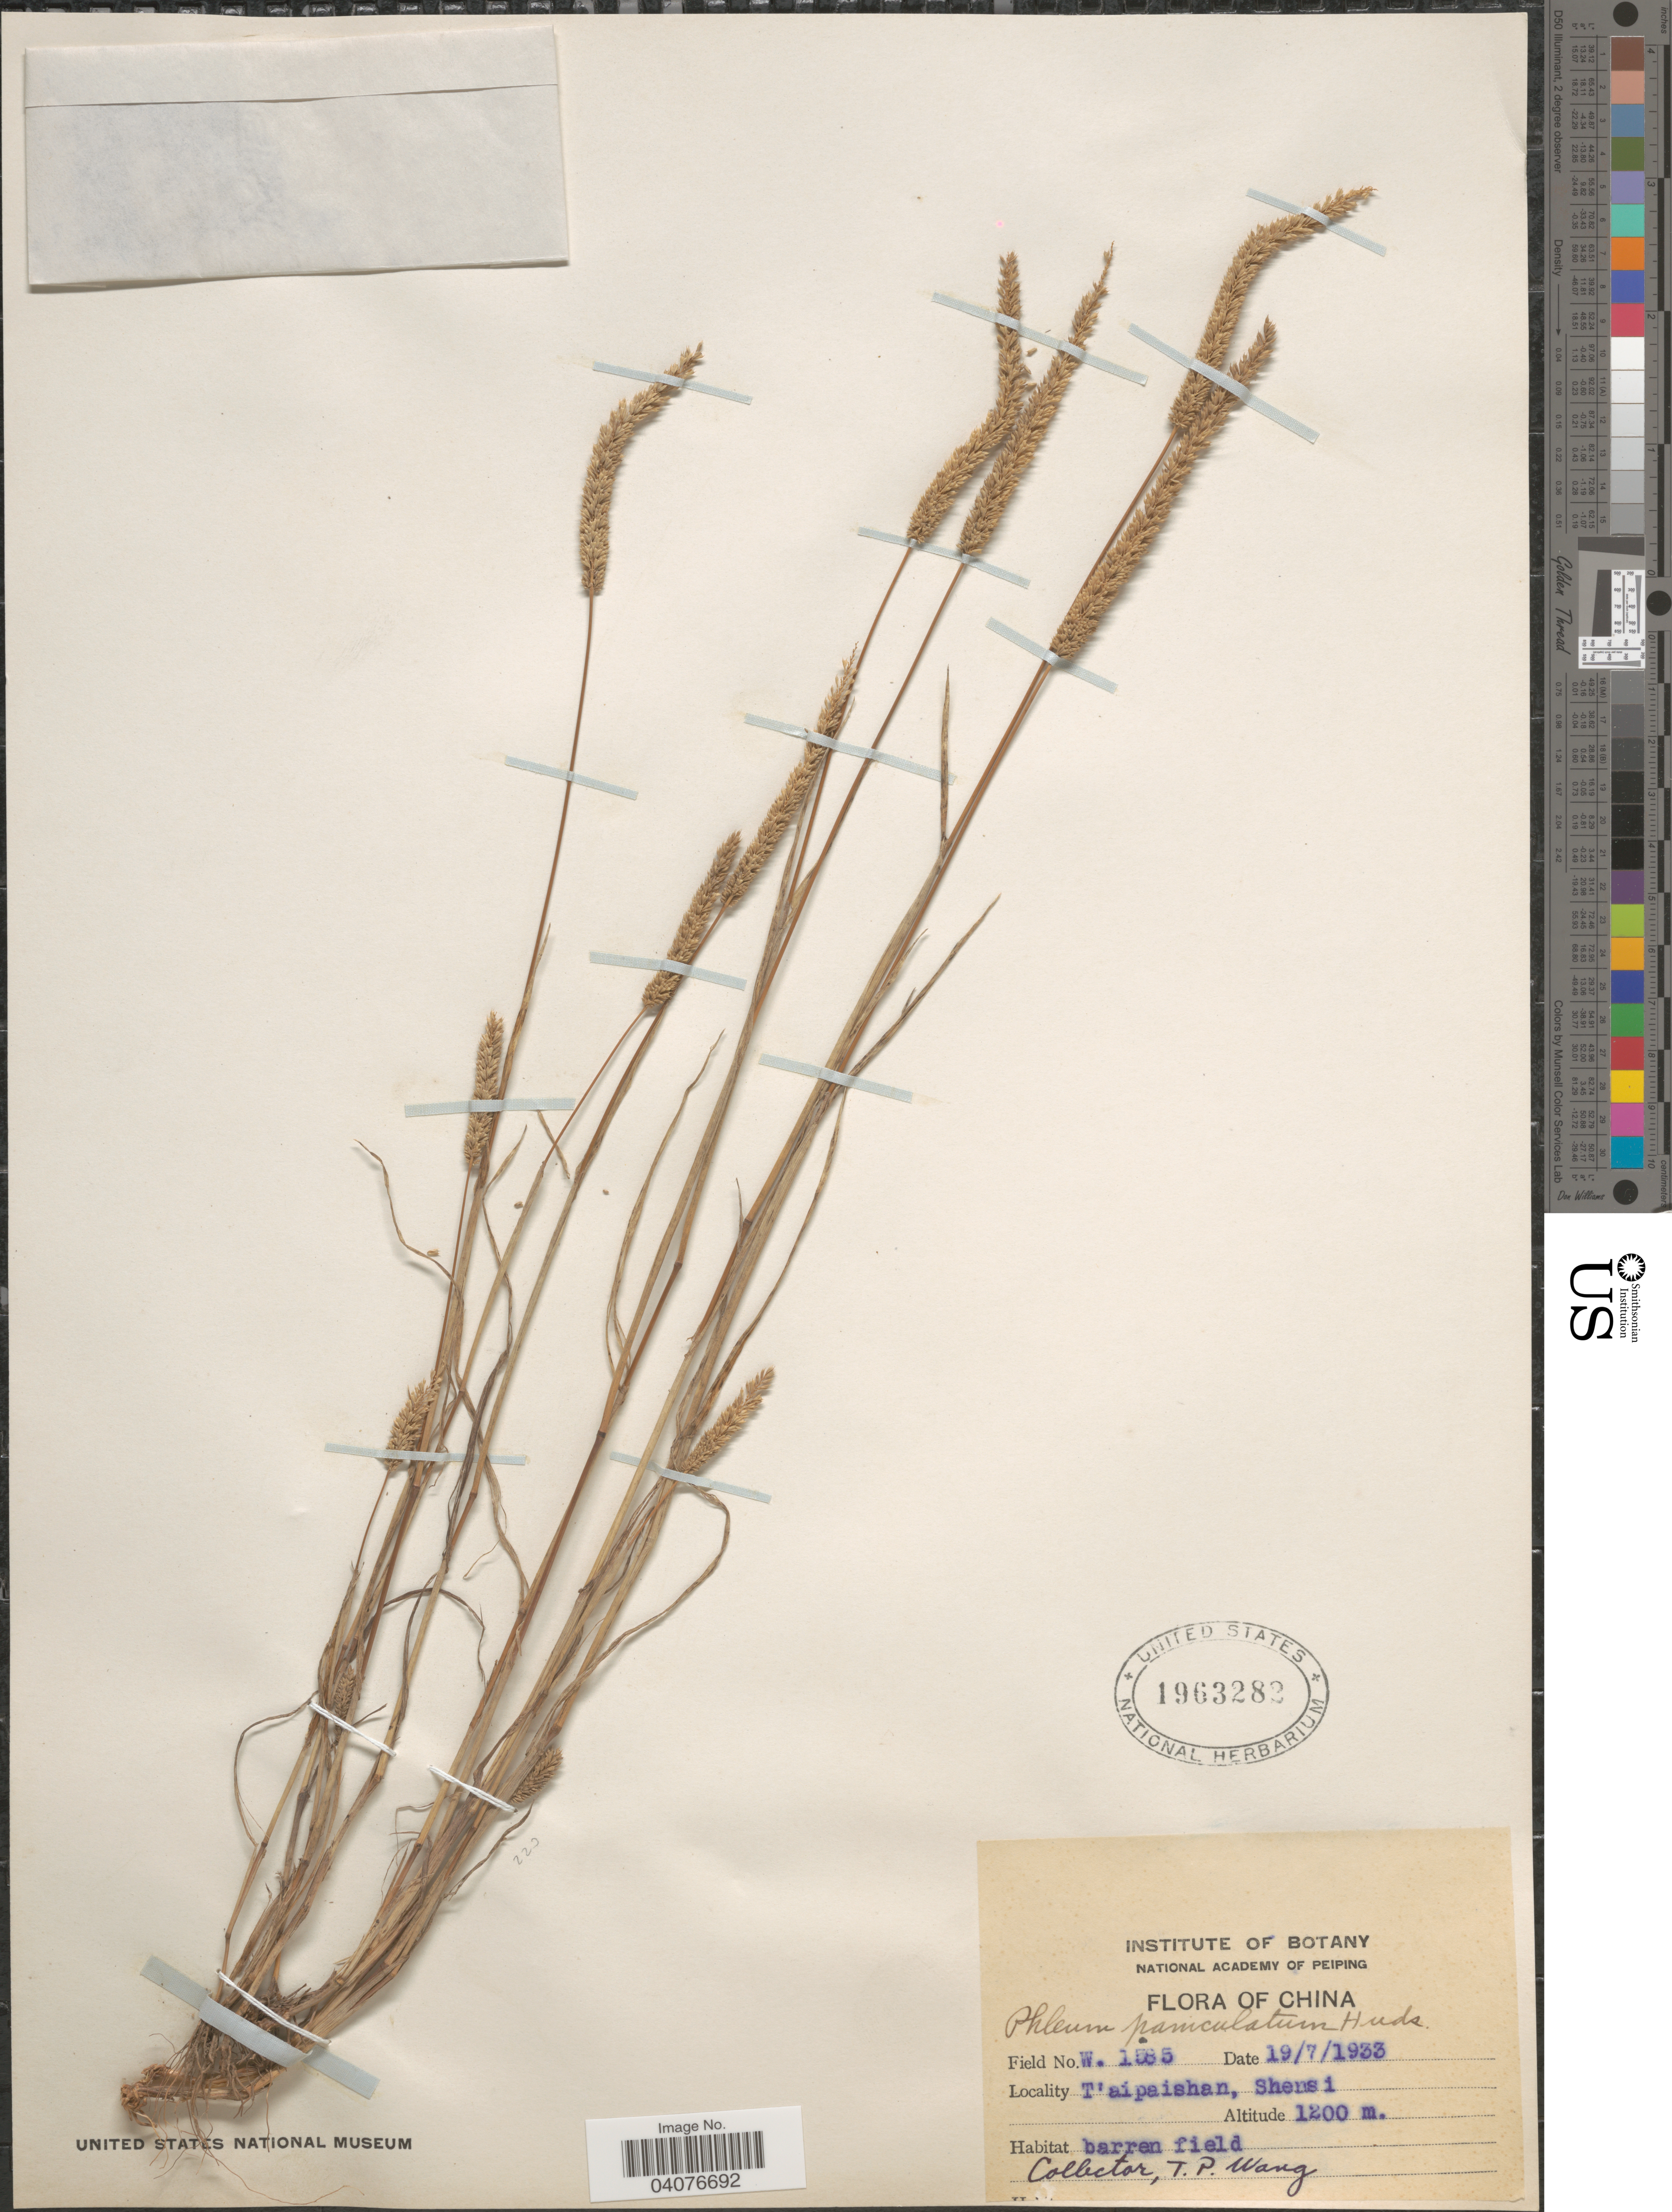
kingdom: Plantae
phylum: Tracheophyta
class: Liliopsida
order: Poales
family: Poaceae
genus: Phleum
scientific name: Phleum paniculatum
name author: Huds.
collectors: T. Wang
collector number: W1585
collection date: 1933-07-19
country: China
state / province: Shaanxi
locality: T'aipaishan, Shensi.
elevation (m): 1200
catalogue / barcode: US 1963282